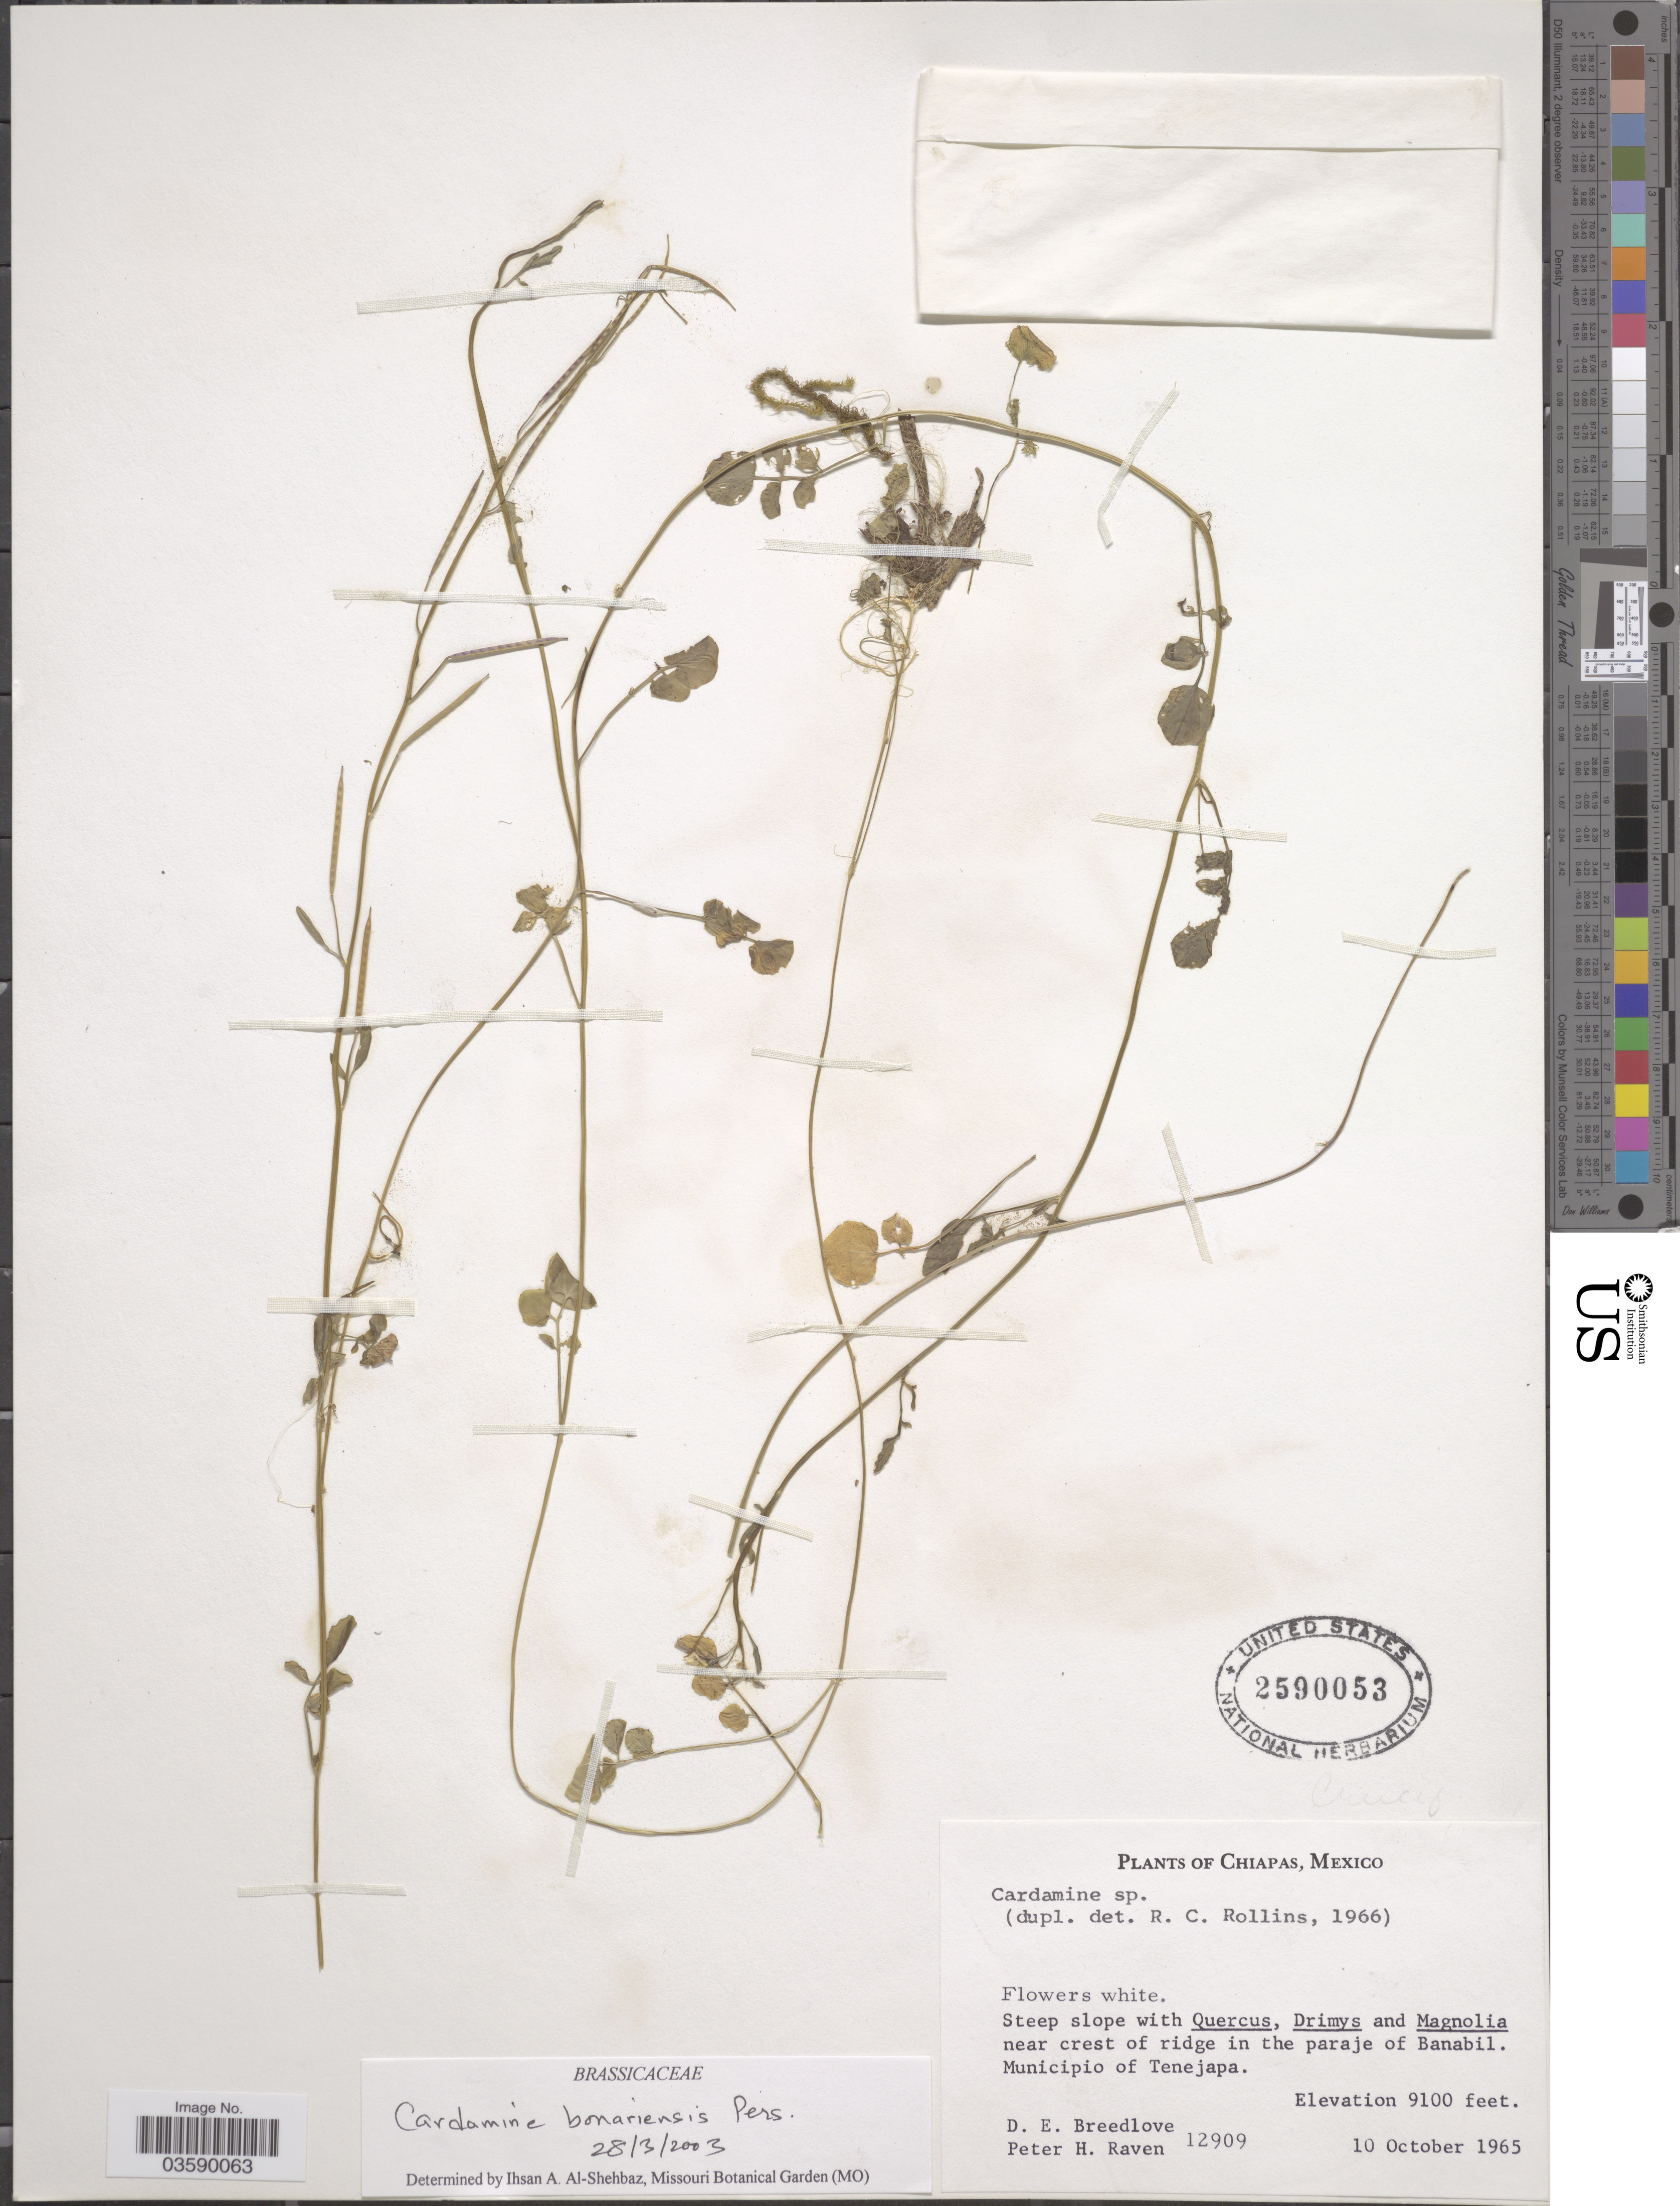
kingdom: Plantae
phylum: Tracheophyta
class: Magnoliopsida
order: Brassicales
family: Brassicaceae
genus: Cardamine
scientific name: Cardamine bonariensis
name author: Pers.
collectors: D. E. Breedlove & P. Raven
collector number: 12909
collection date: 1965-10-12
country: Mexico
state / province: Chiapas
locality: Near crest of ridge in the paraje of Banabil Municipio of Tenejapa.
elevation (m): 2774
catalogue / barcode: US 2590053